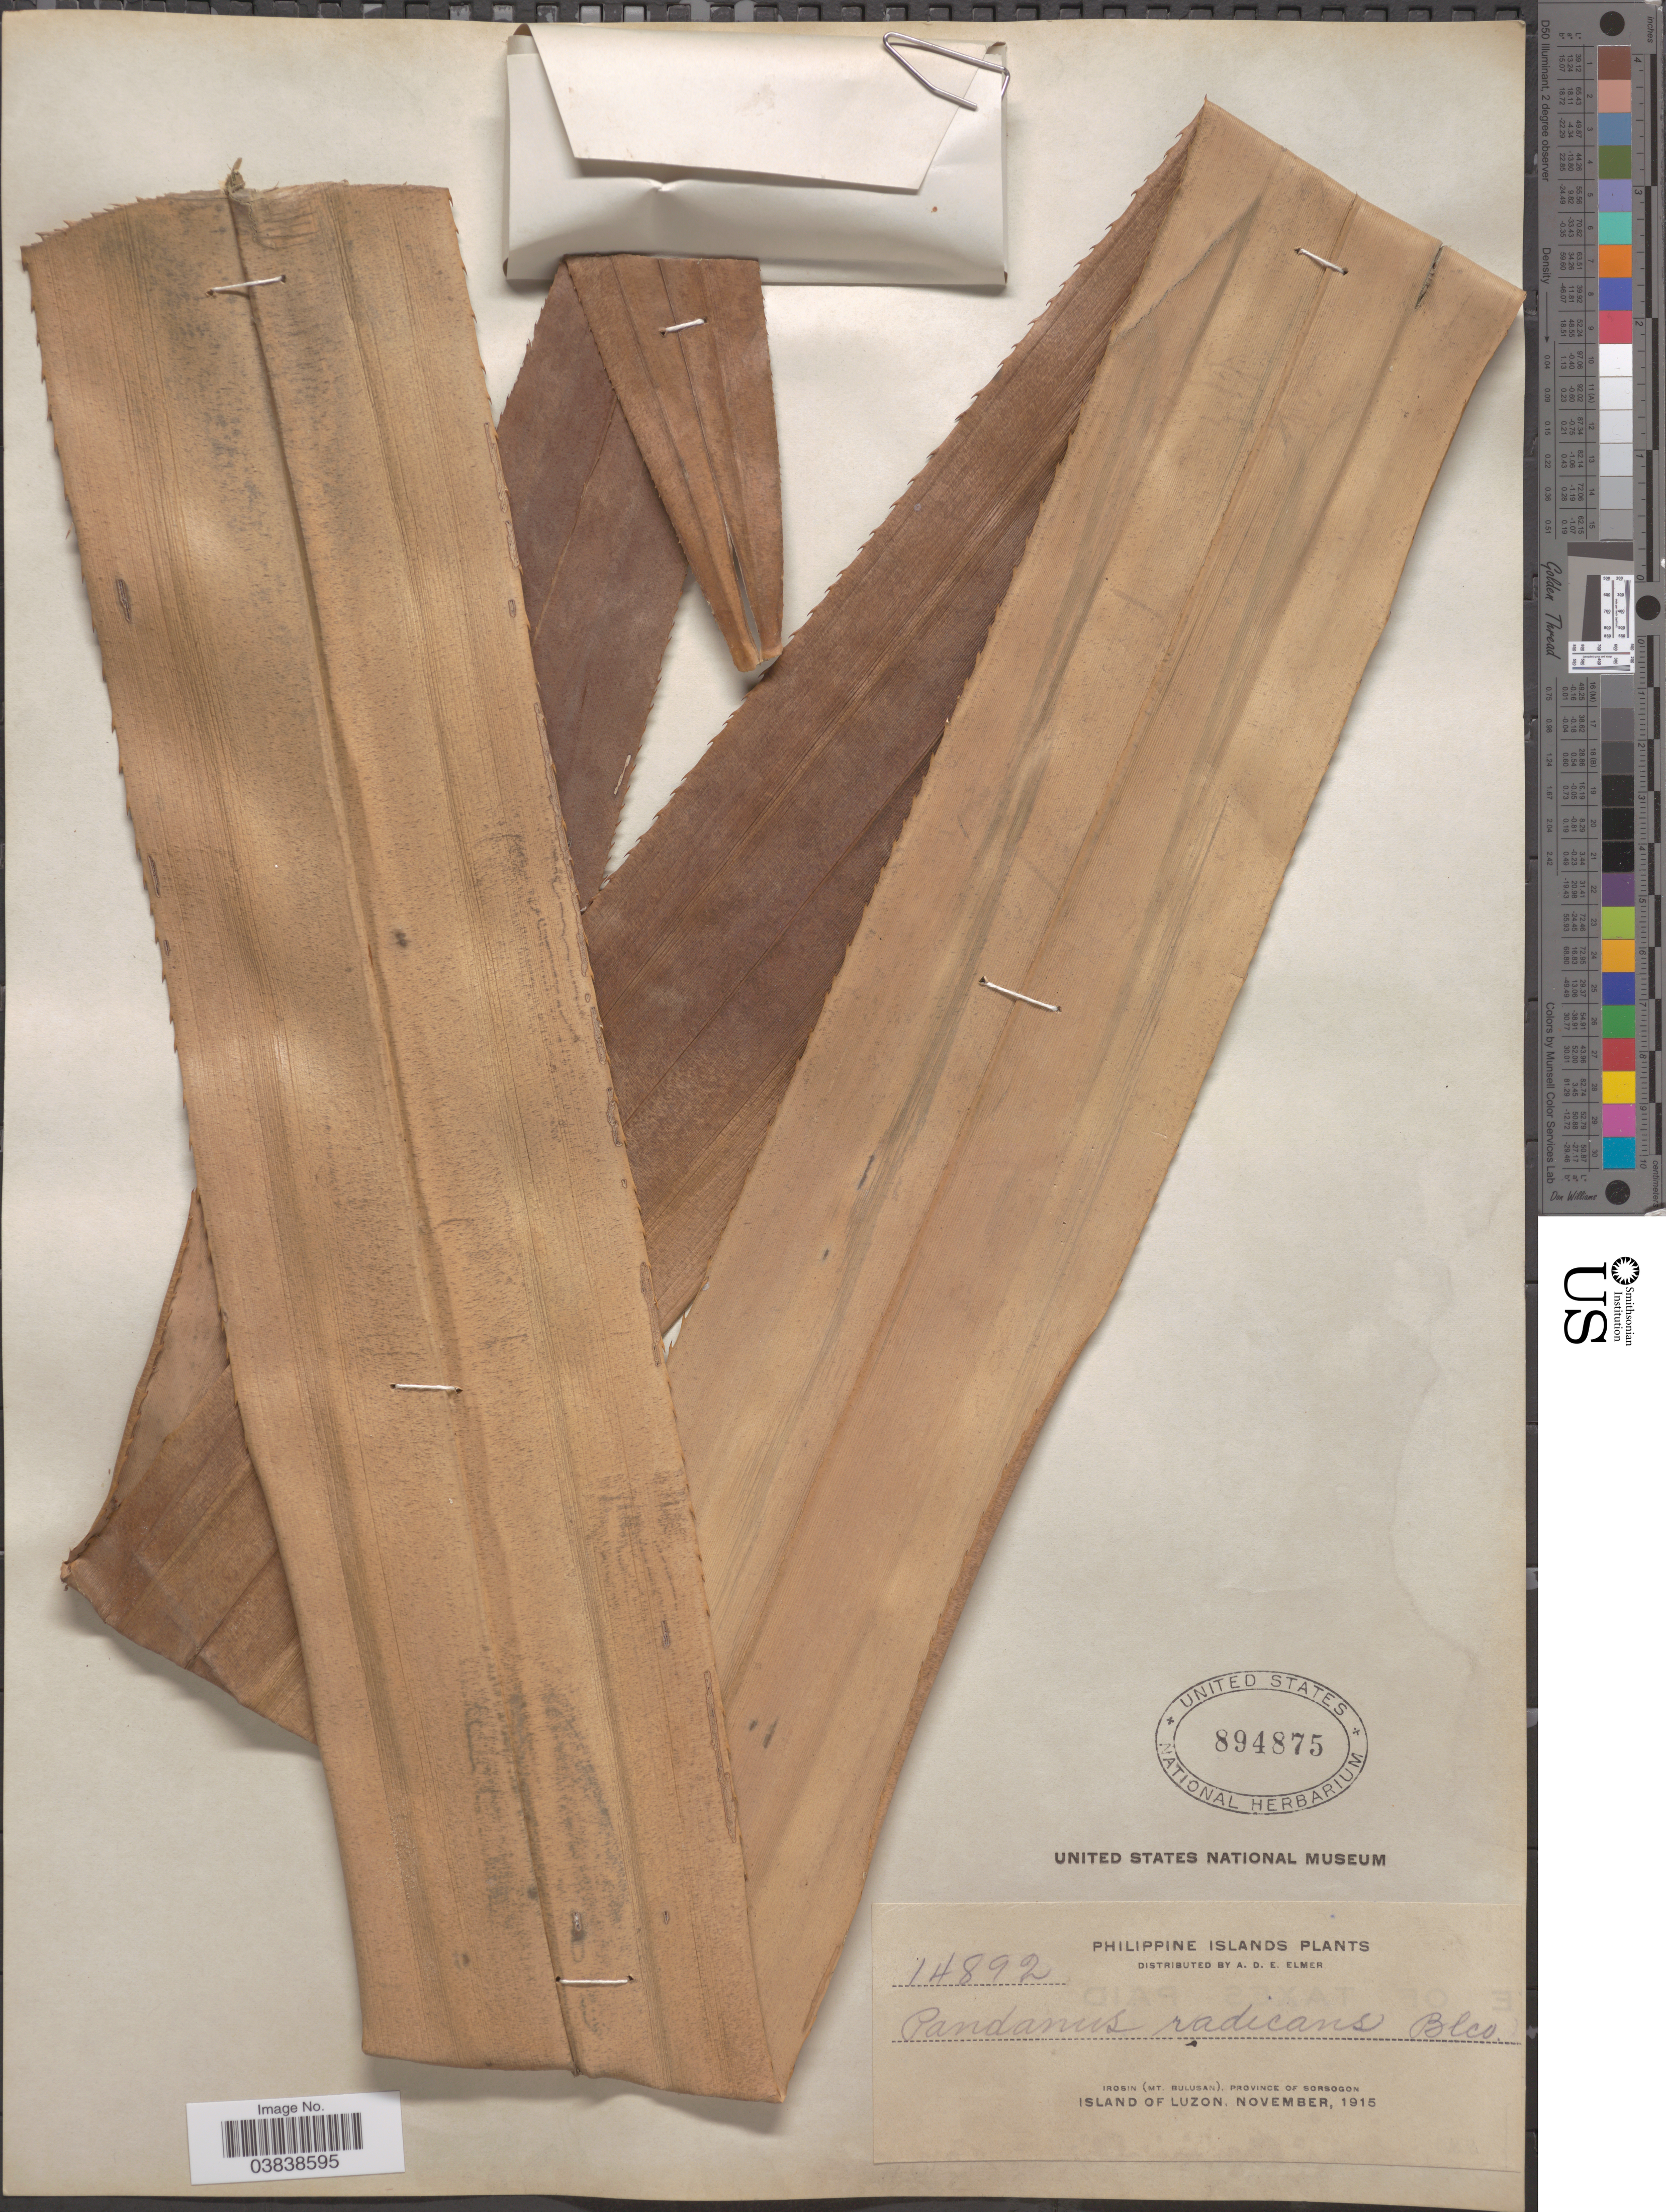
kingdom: Plantae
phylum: Tracheophyta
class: Liliopsida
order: Pandanales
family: Pandanaceae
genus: Pandanus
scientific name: Pandanus radicans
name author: Blanco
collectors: A. D. E. Elmer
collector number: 14892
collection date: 1915-11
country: Philippines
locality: Irosin (Mt. Bulusan), Province of Sorsogon. Island of Luzon.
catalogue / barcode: US 894875